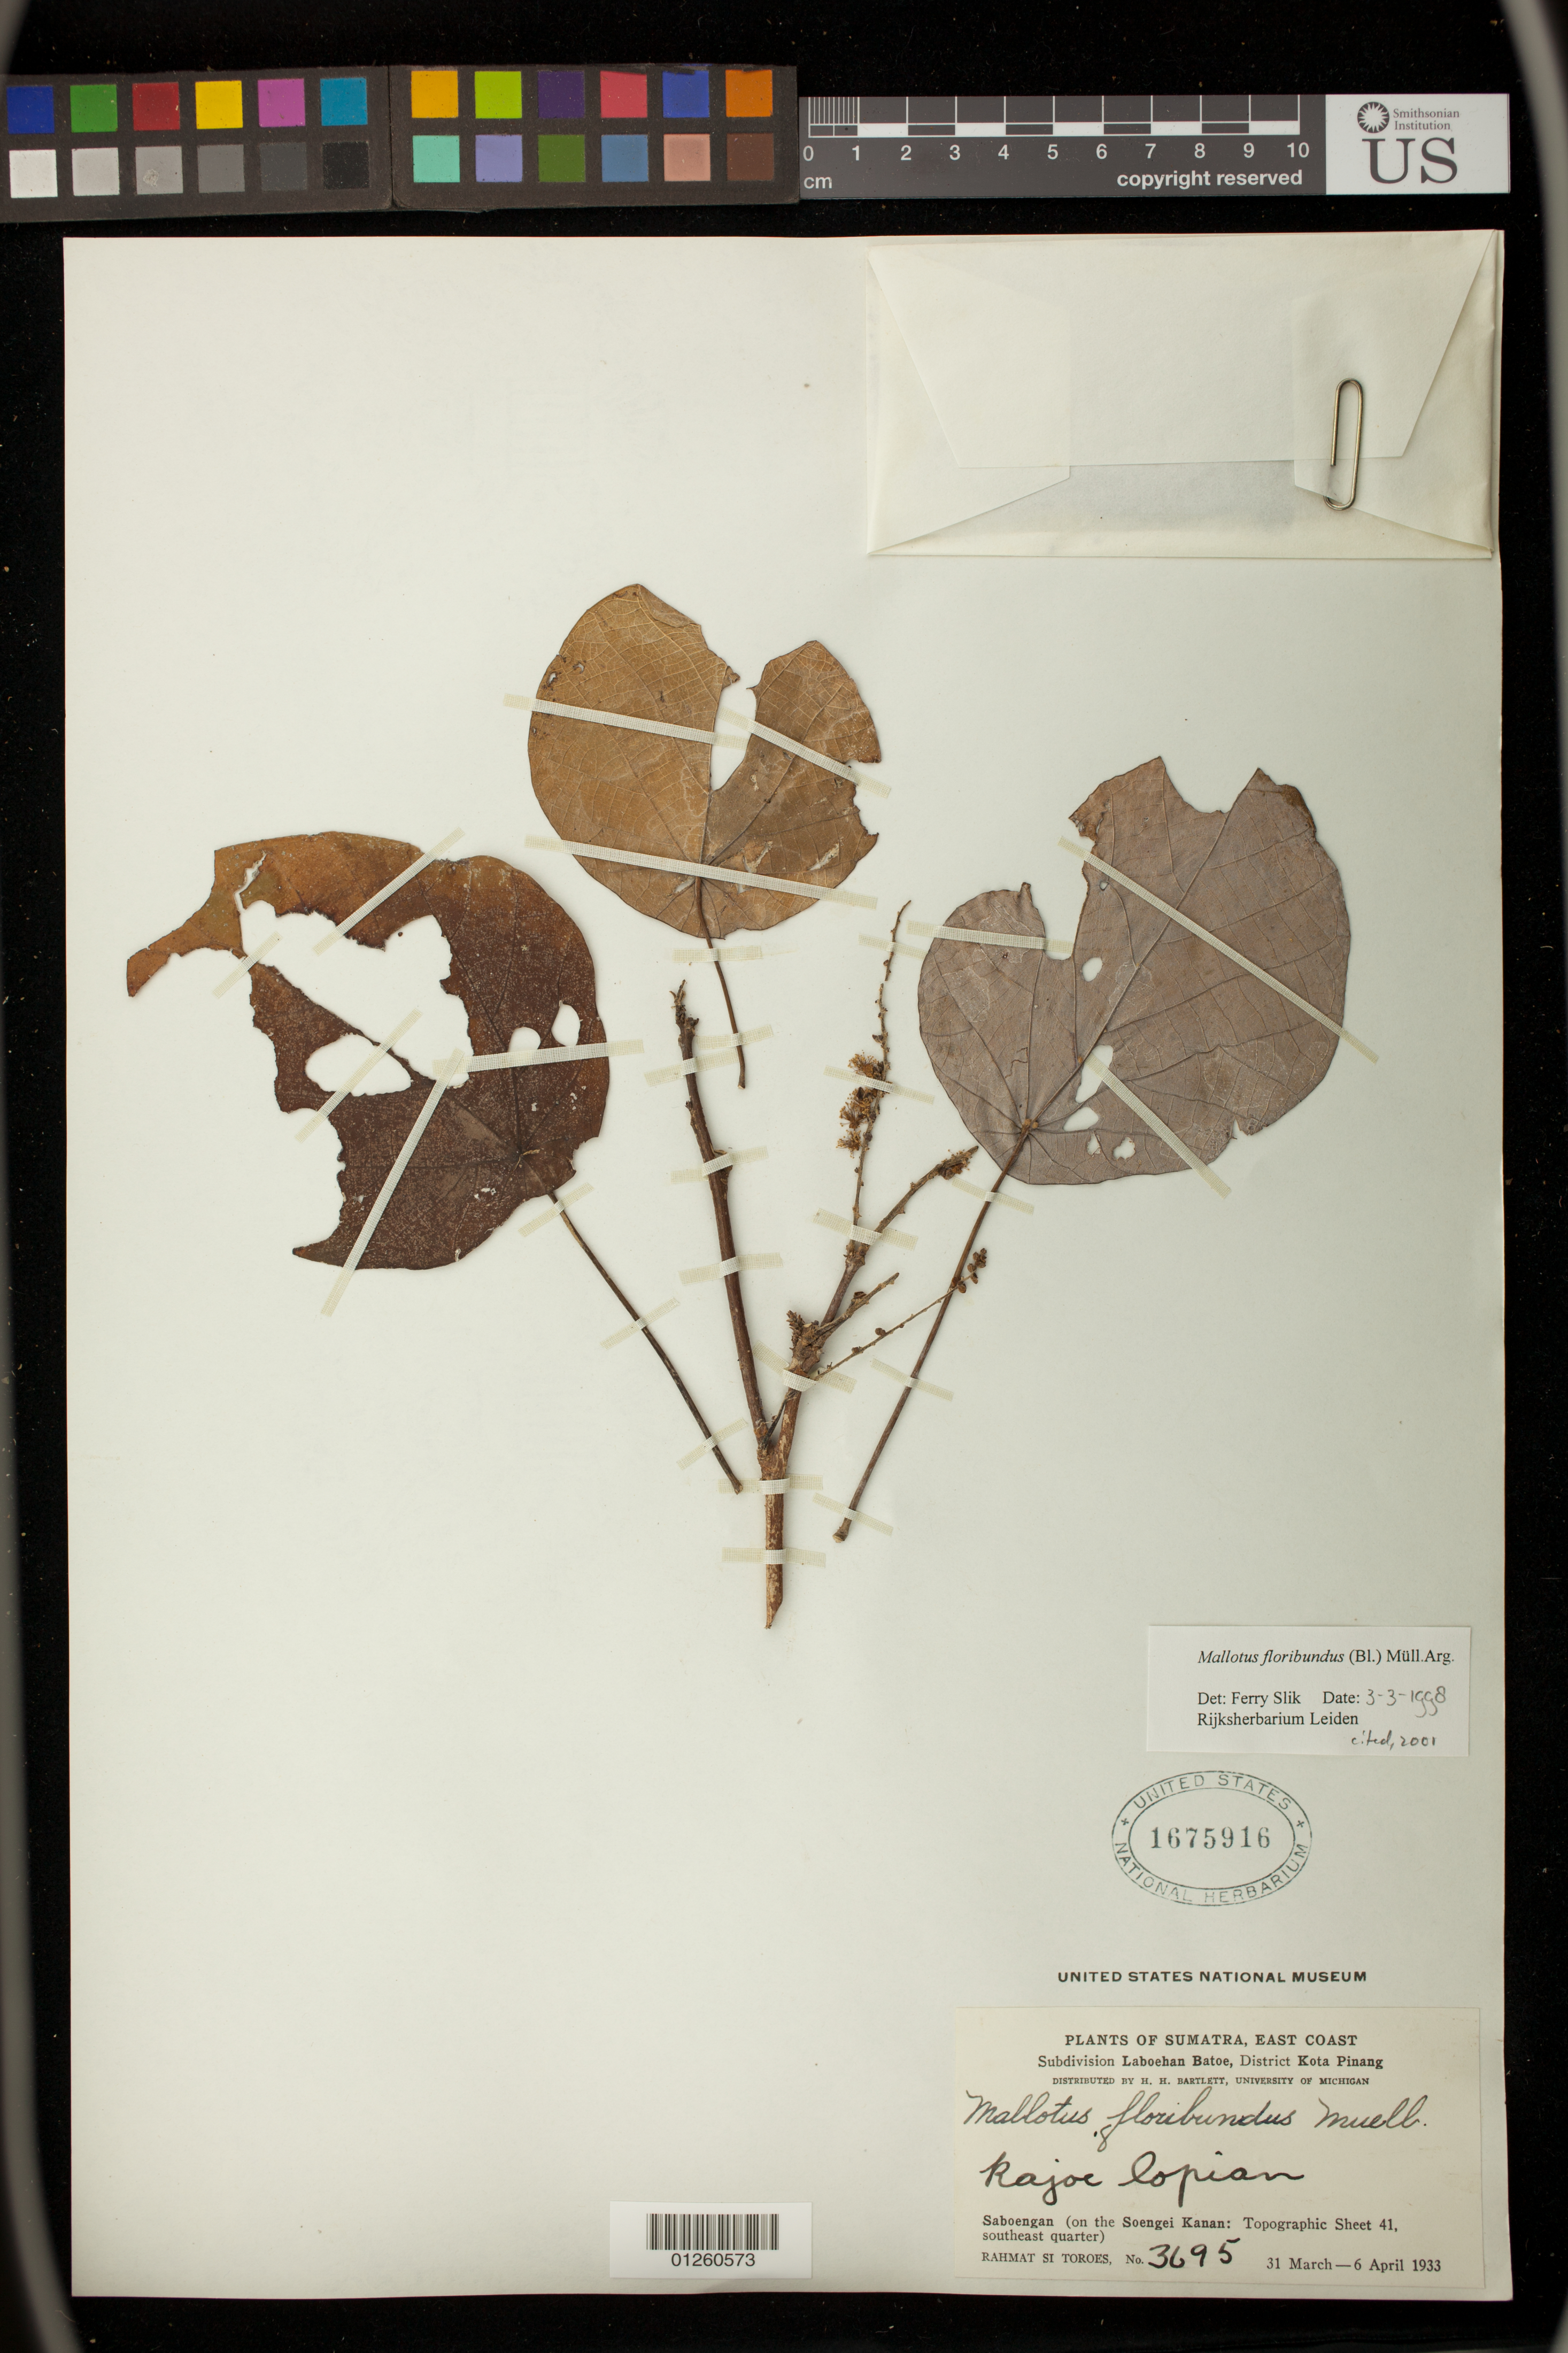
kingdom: Plantae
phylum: Tracheophyta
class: Magnoliopsida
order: Malpighiales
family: Euphorbiaceae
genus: Mallotus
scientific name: Mallotus floribundus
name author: (Blume) Müll. Arg.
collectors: Rahmat Si Boeea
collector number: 3695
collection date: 1933-03-31/1933-04-06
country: Indonesia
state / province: Sumatra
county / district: Sumatera Utara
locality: Subdivision Laboehan Batoe, District Kota Pinang, Saboengan (on the Soengei Kanan: Topographic Sheet 41, southeast quarter)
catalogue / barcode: US 1675916